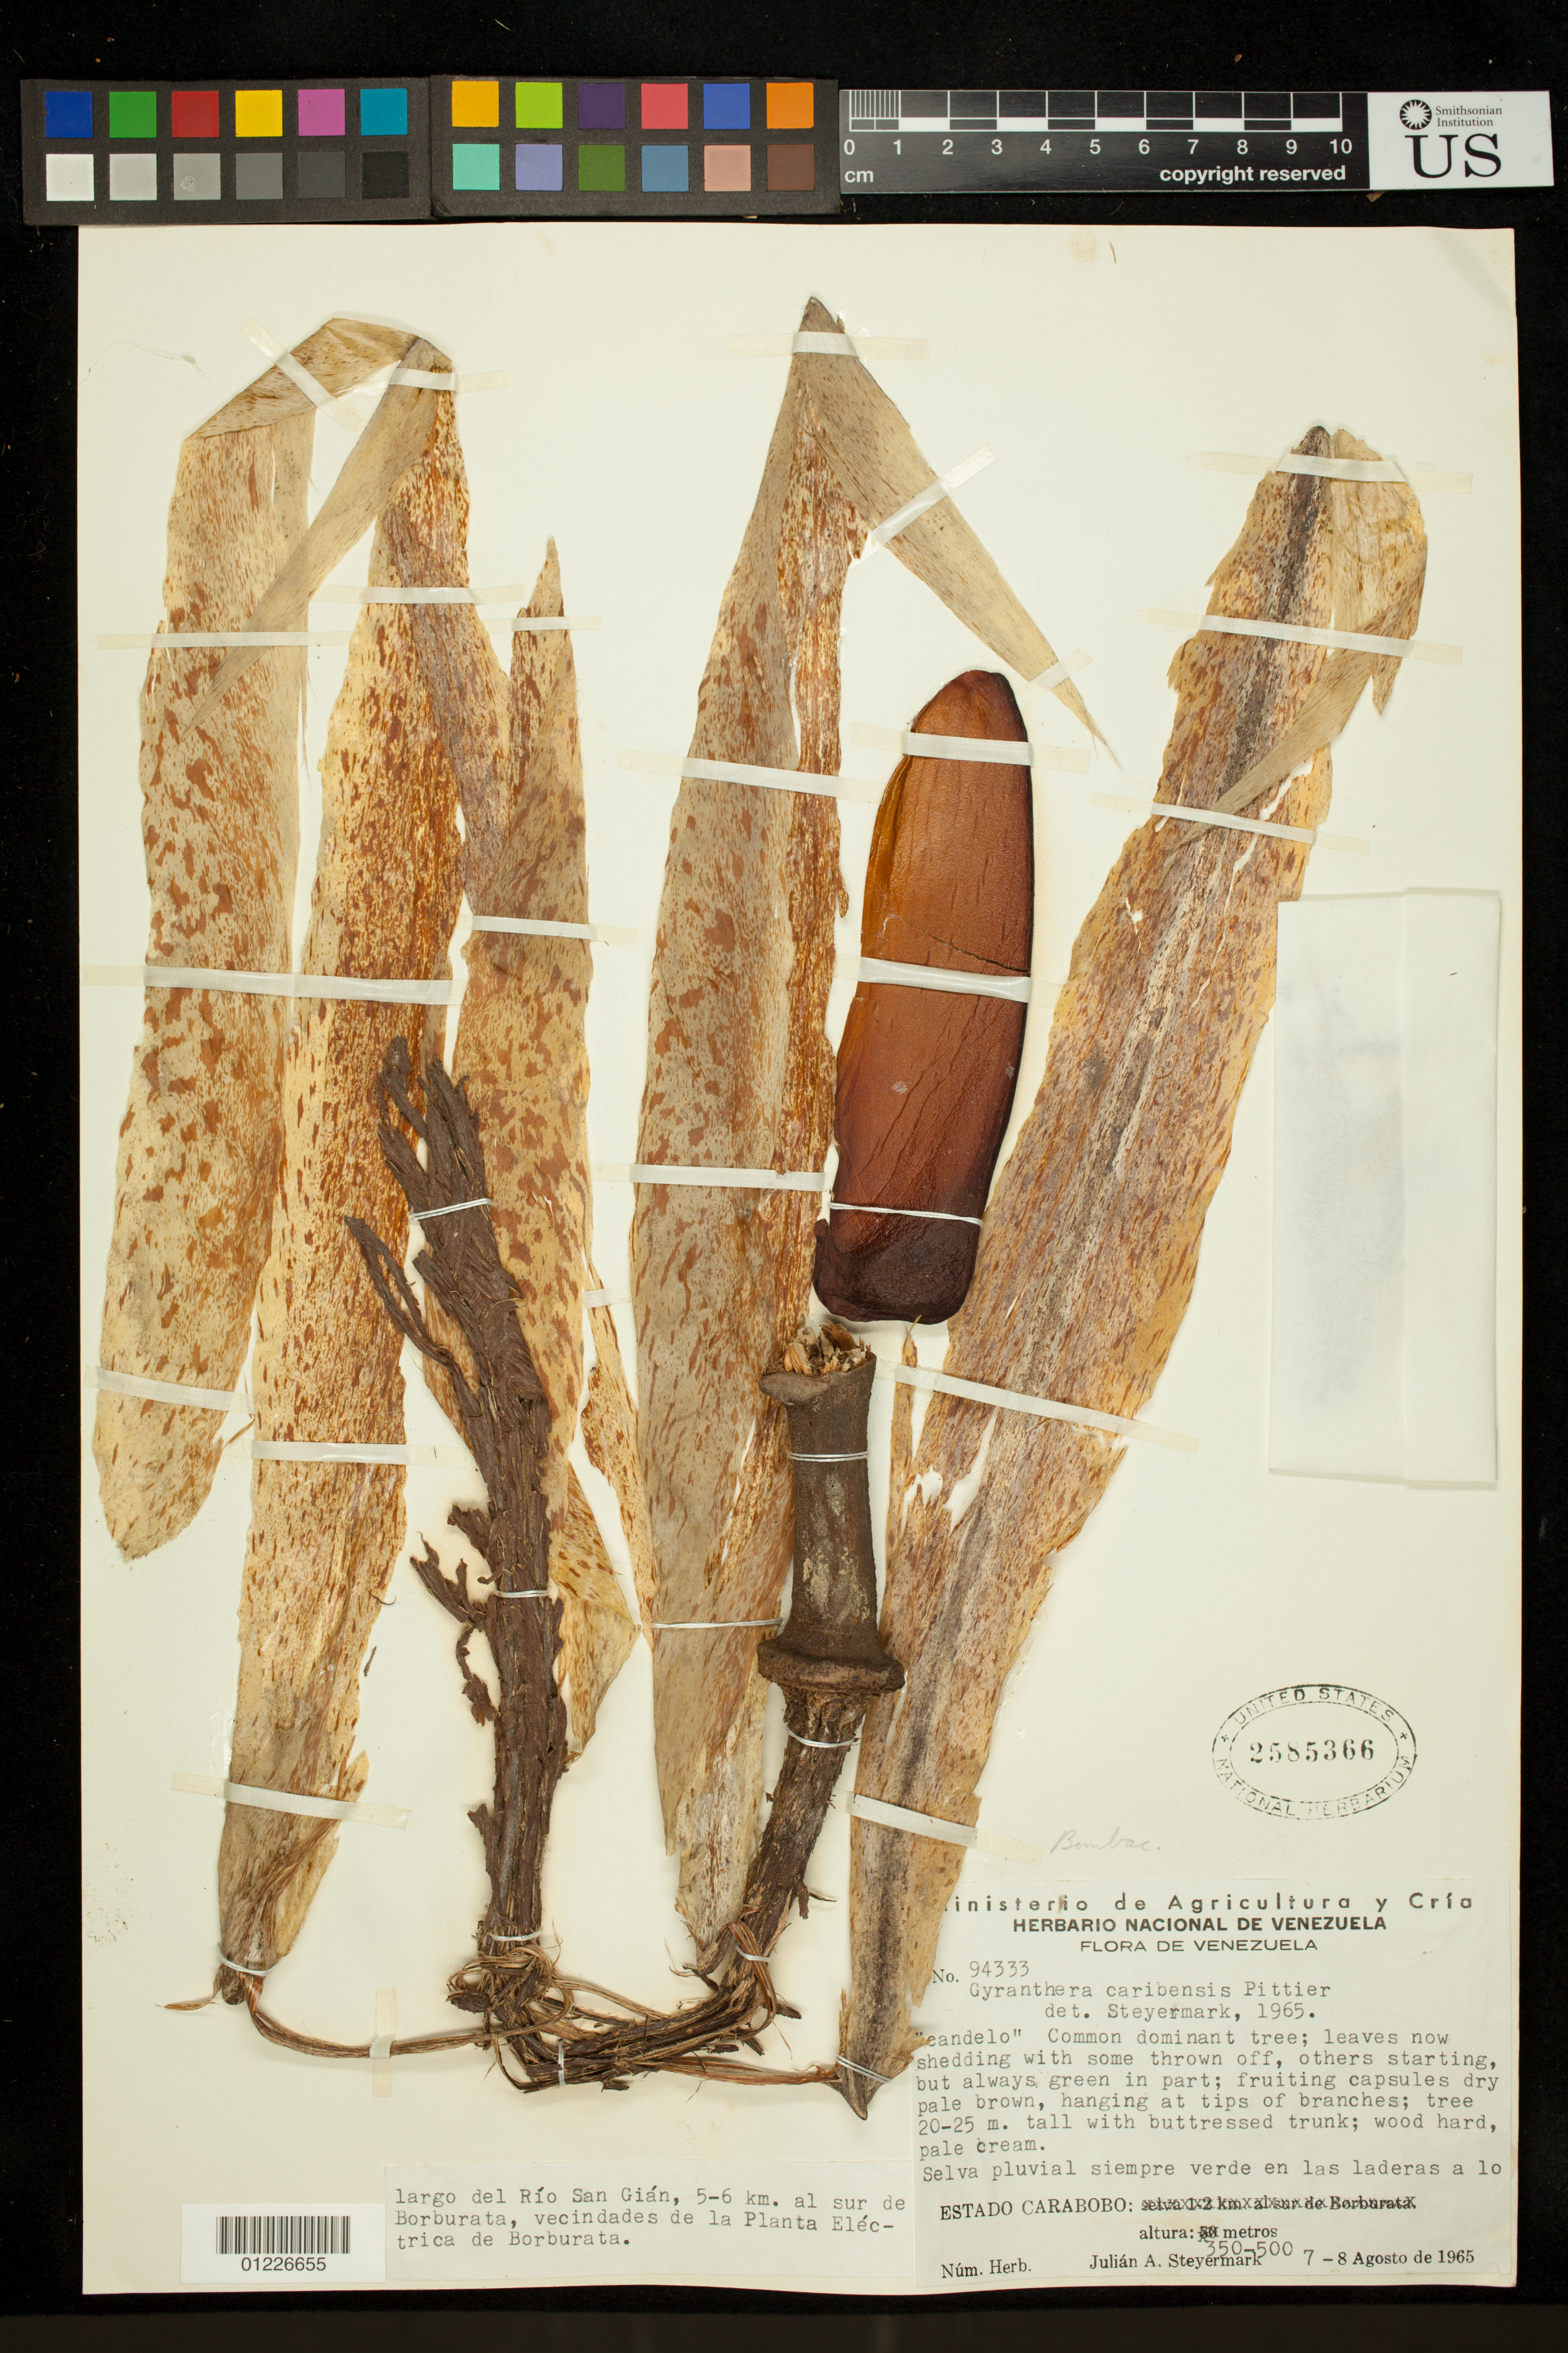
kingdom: Plantae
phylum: Tracheophyta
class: Magnoliopsida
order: Malvales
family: Malvaceae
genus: Gyranthera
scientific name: Gyranthera caribensis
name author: Pittier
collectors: J. Steyermark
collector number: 94333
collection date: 1965-08-07/1965-08-08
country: Venezuela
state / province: Carabobo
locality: largo del Rio San Gian, 5-6 km. al sur de Borburata, vecindades de la Planta Electrica de Borburata.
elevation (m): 350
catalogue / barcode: US 2585366